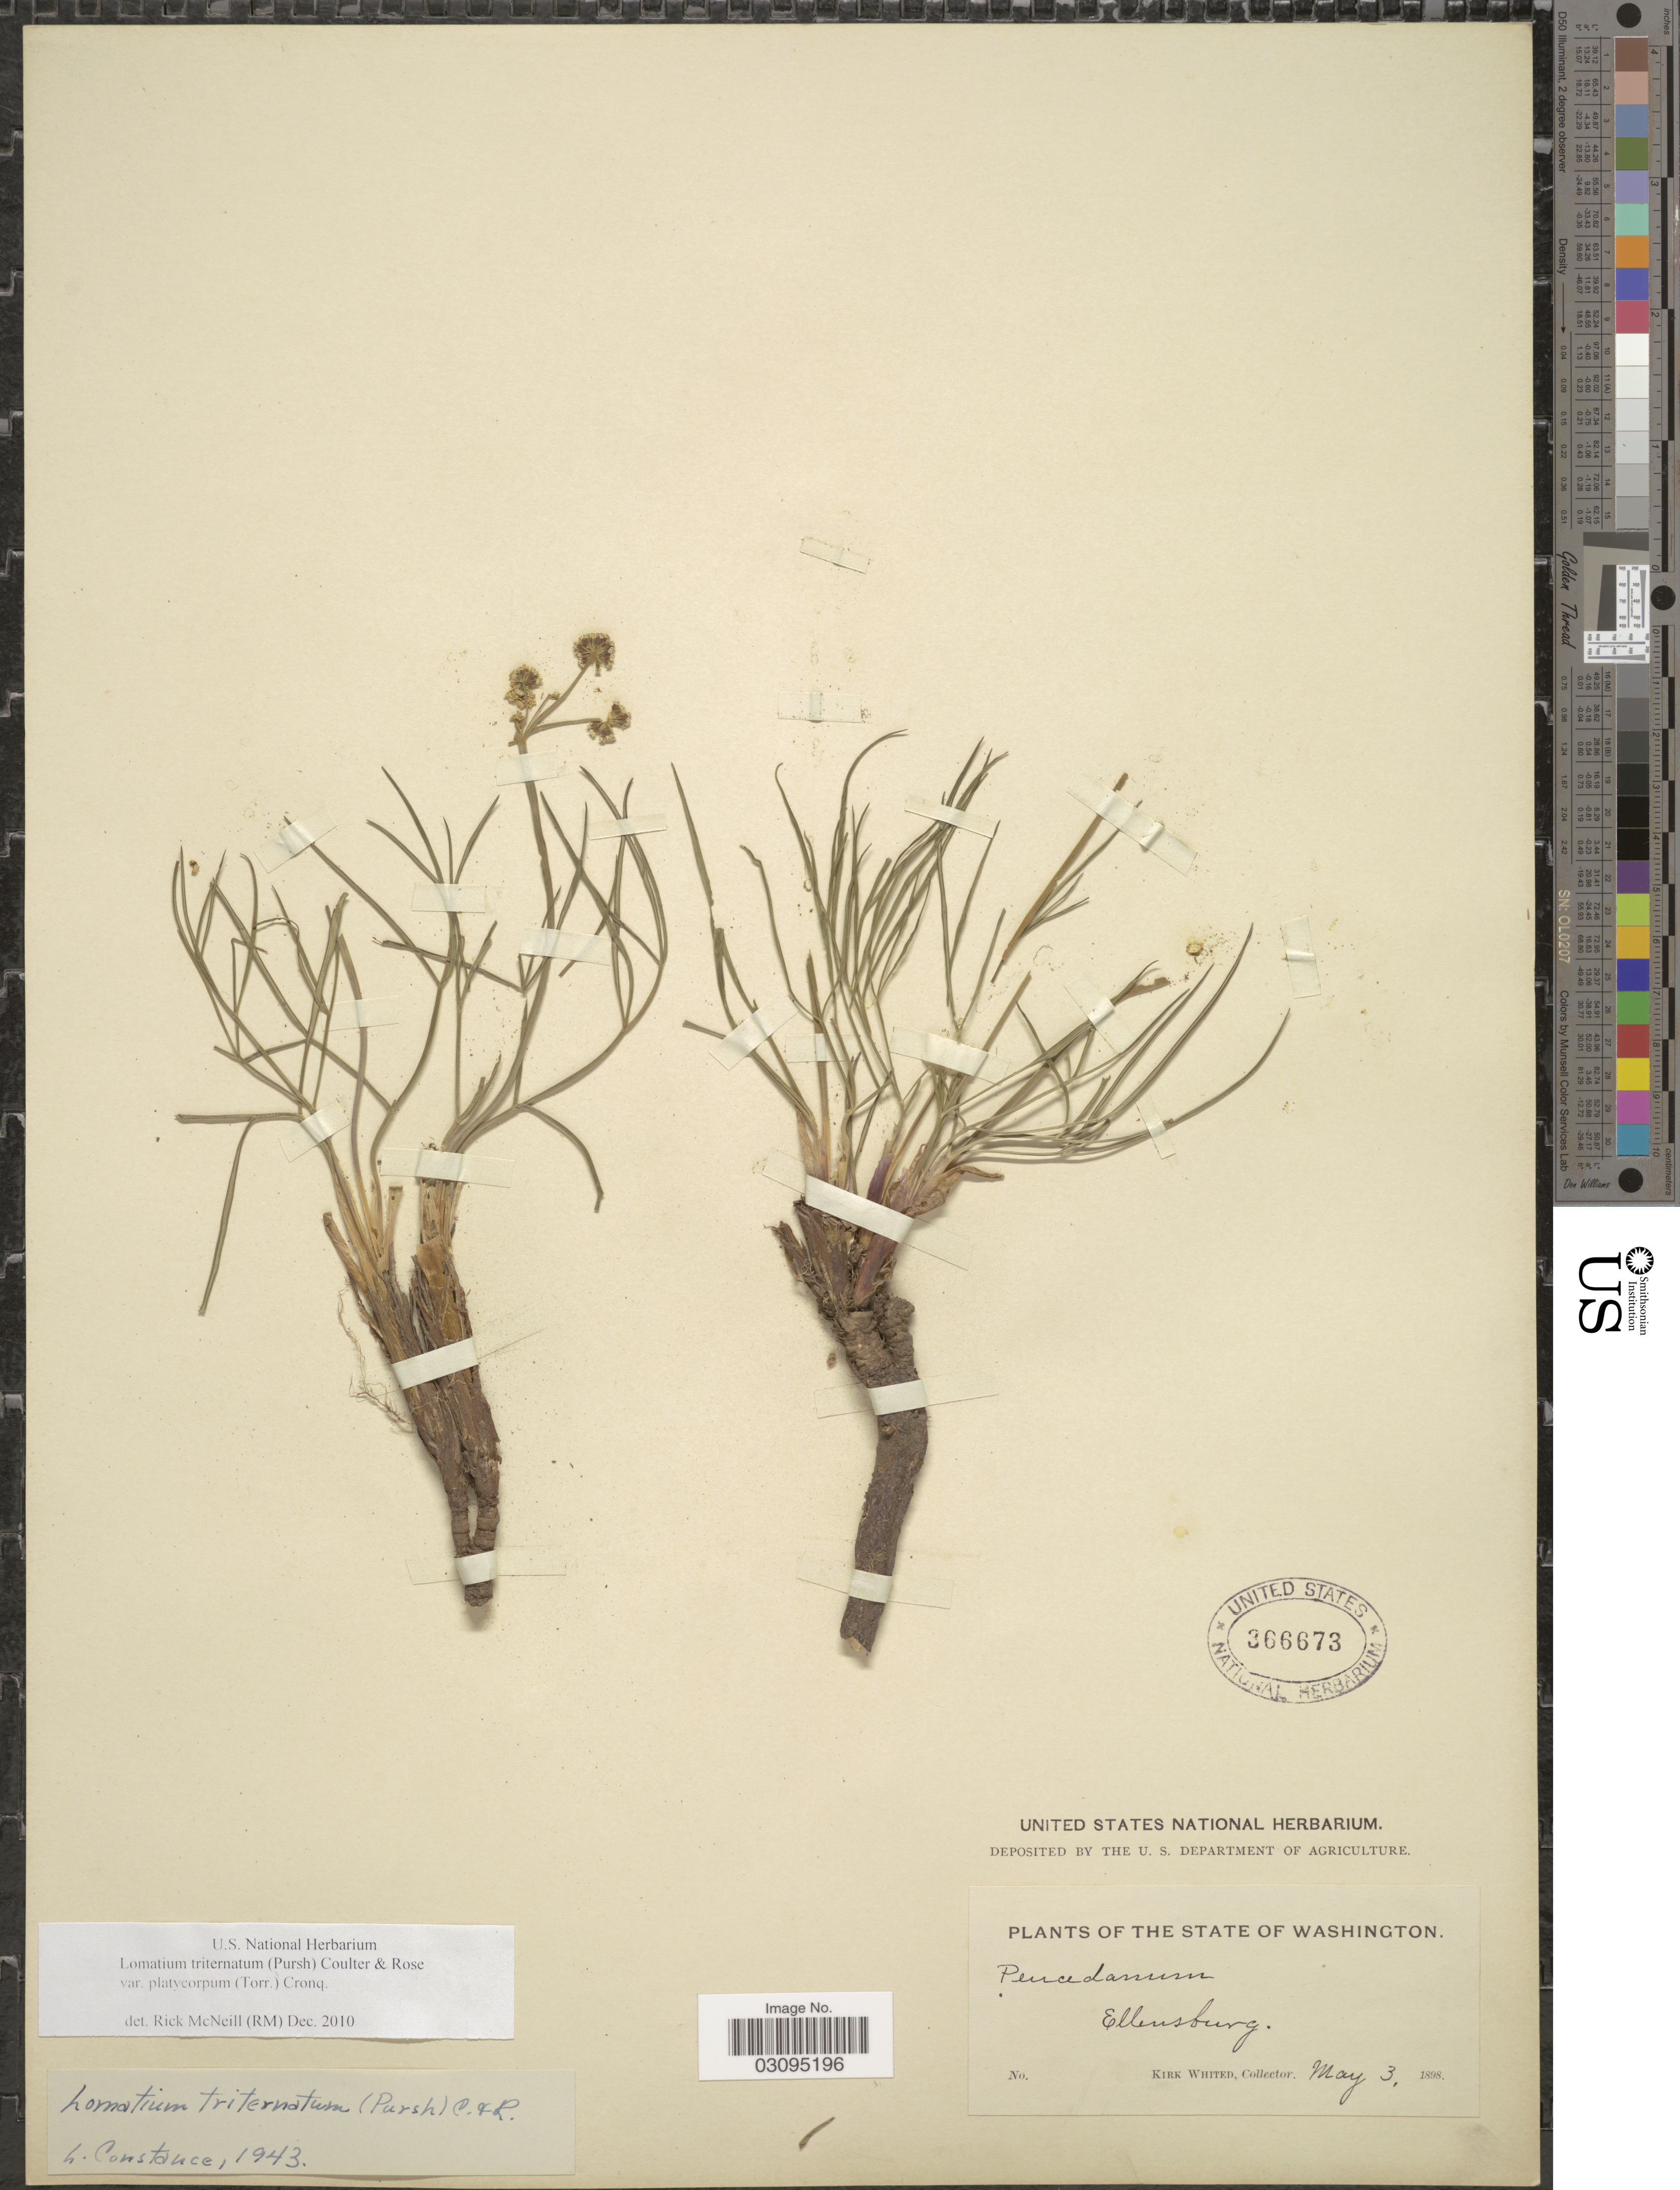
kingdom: Plantae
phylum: Tracheophyta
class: Magnoliopsida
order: Apiales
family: Apiaceae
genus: Lomatium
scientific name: Lomatium triternatum var. platycarpum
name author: (Torr.) B. Boivin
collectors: K. Whited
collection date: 1898-05-03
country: United States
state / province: Washington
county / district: Kittitas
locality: Ellensburg.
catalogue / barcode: US 366673